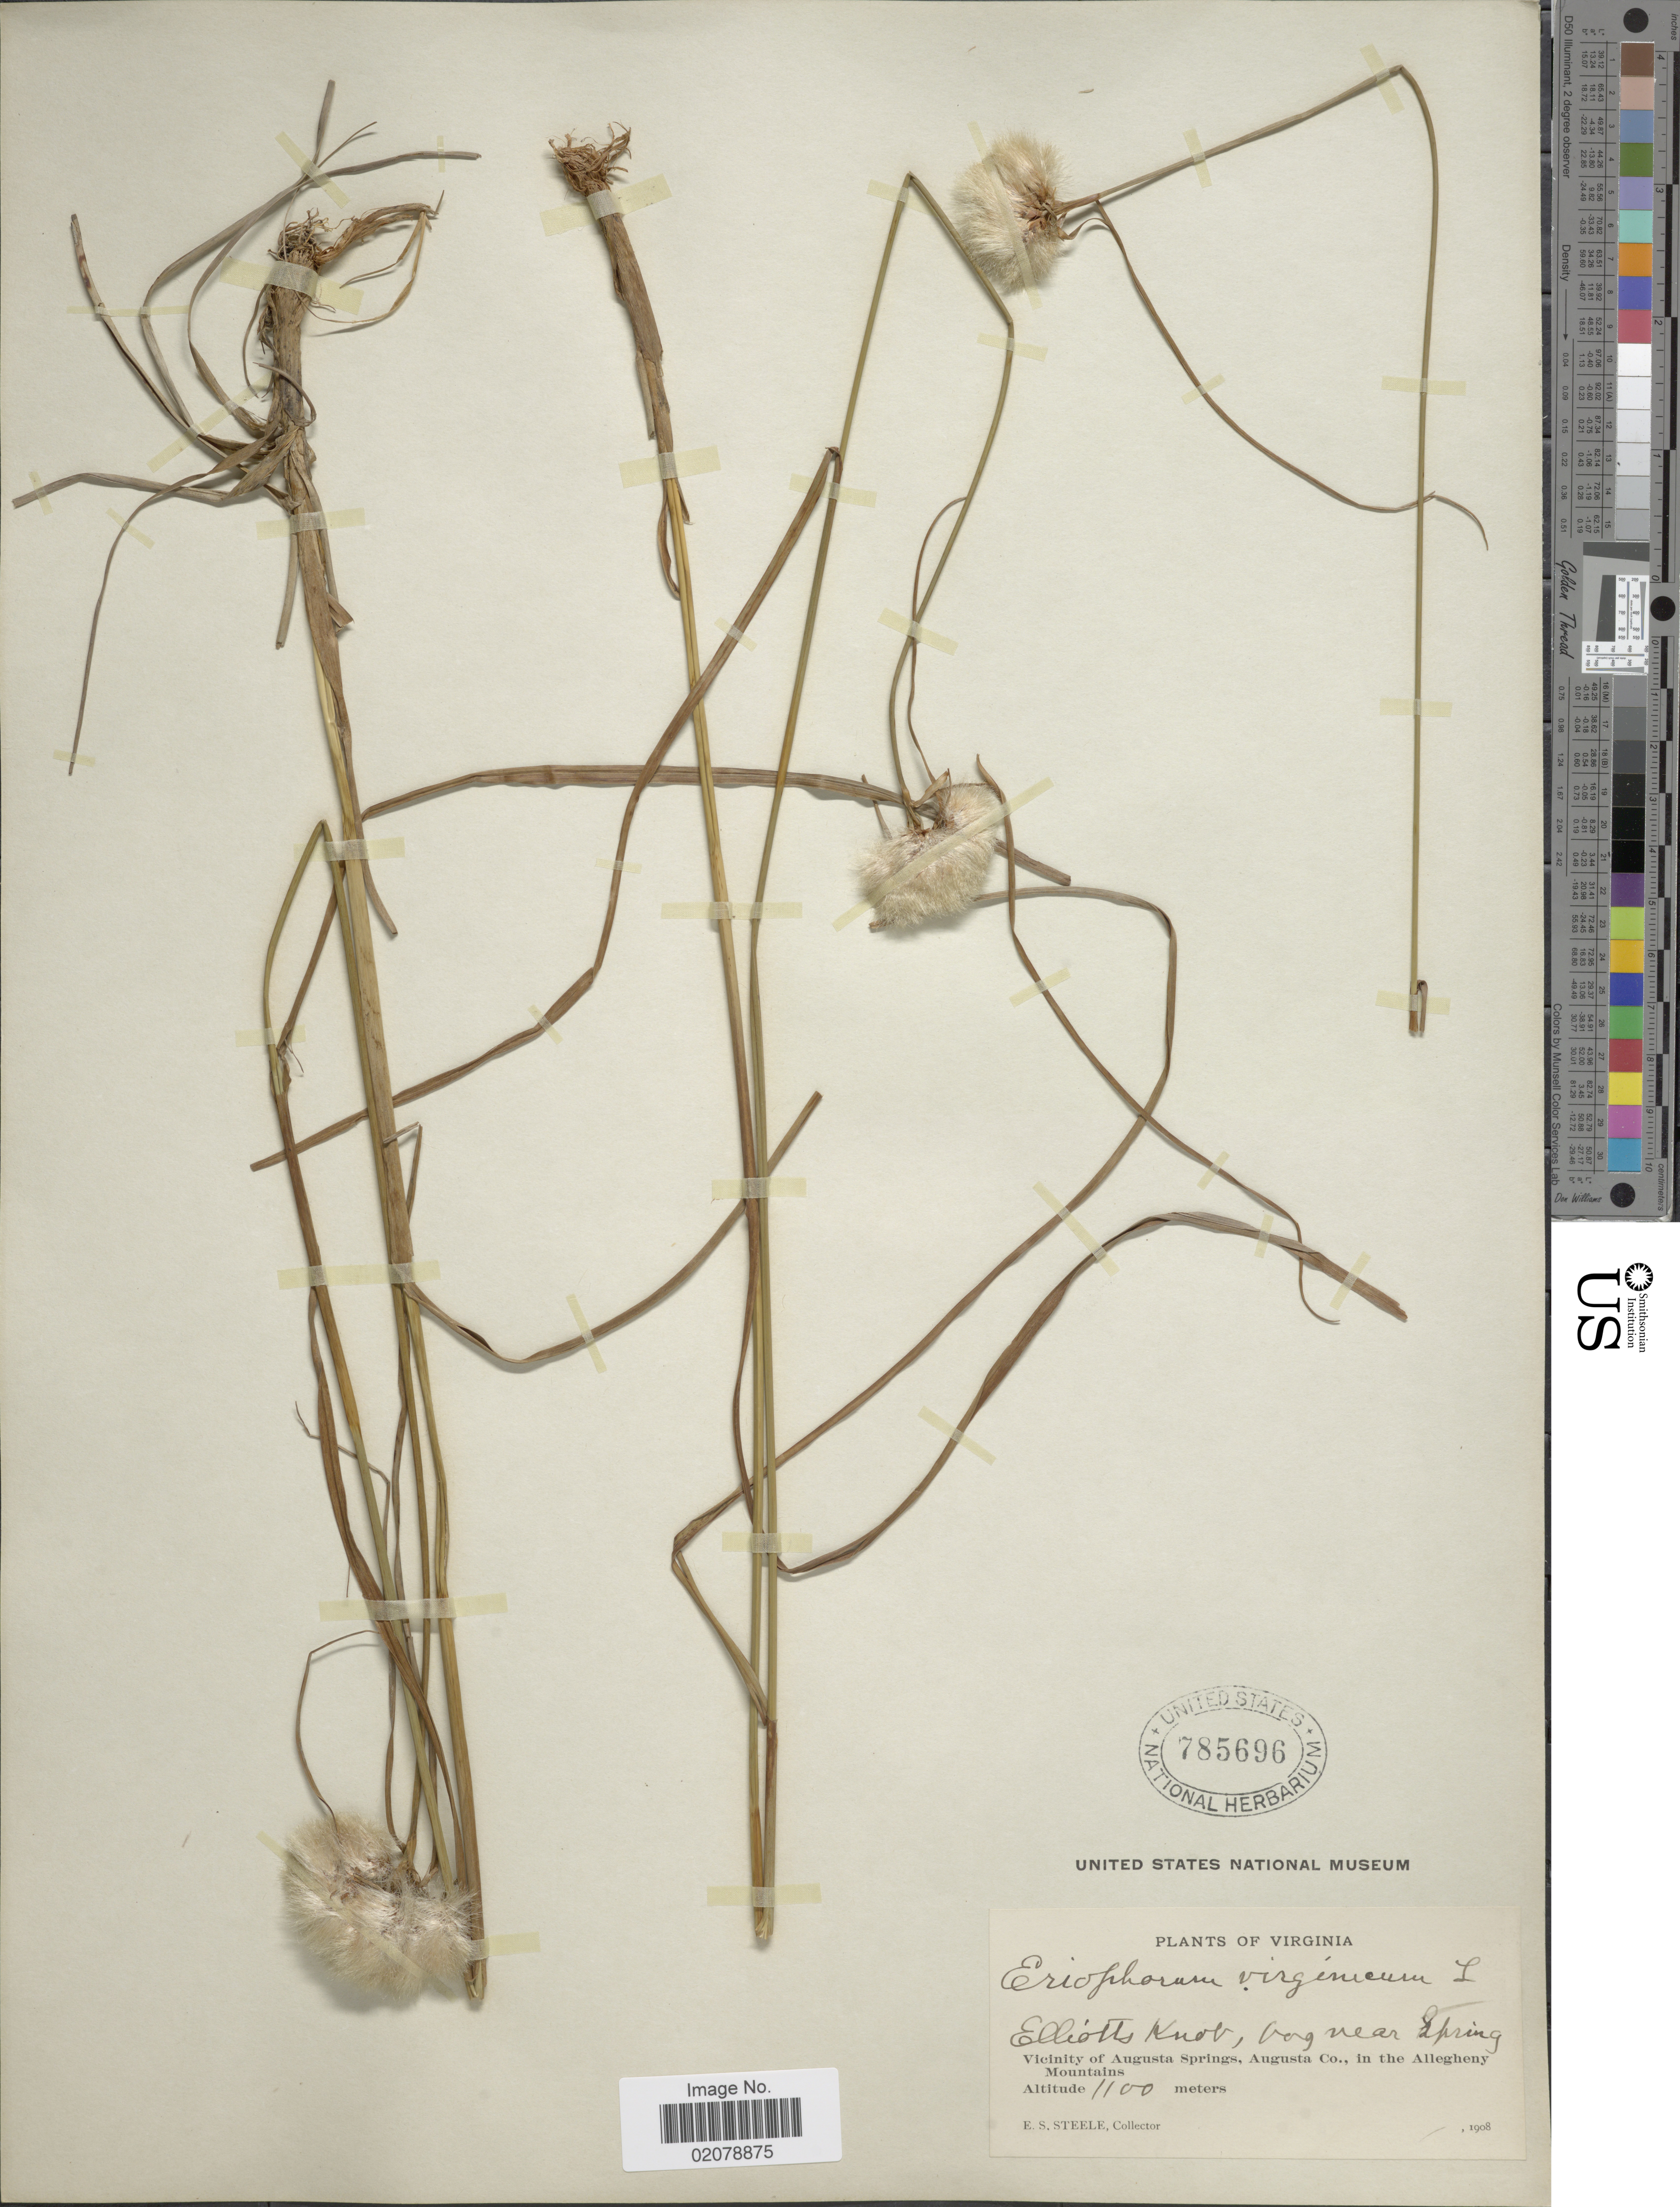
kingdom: Plantae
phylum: Tracheophyta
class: Liliopsida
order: Poales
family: Cyperaceae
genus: Eriophorum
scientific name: Eriophorum virginicum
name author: L.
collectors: E. Steele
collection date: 1908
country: United States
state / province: Virginia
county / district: Augusta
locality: Elliotts Knob, near Spring. Vicinity of Augusta Springs, Augusta Co. in the Allegheny Mountains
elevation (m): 1100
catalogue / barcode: US 785696